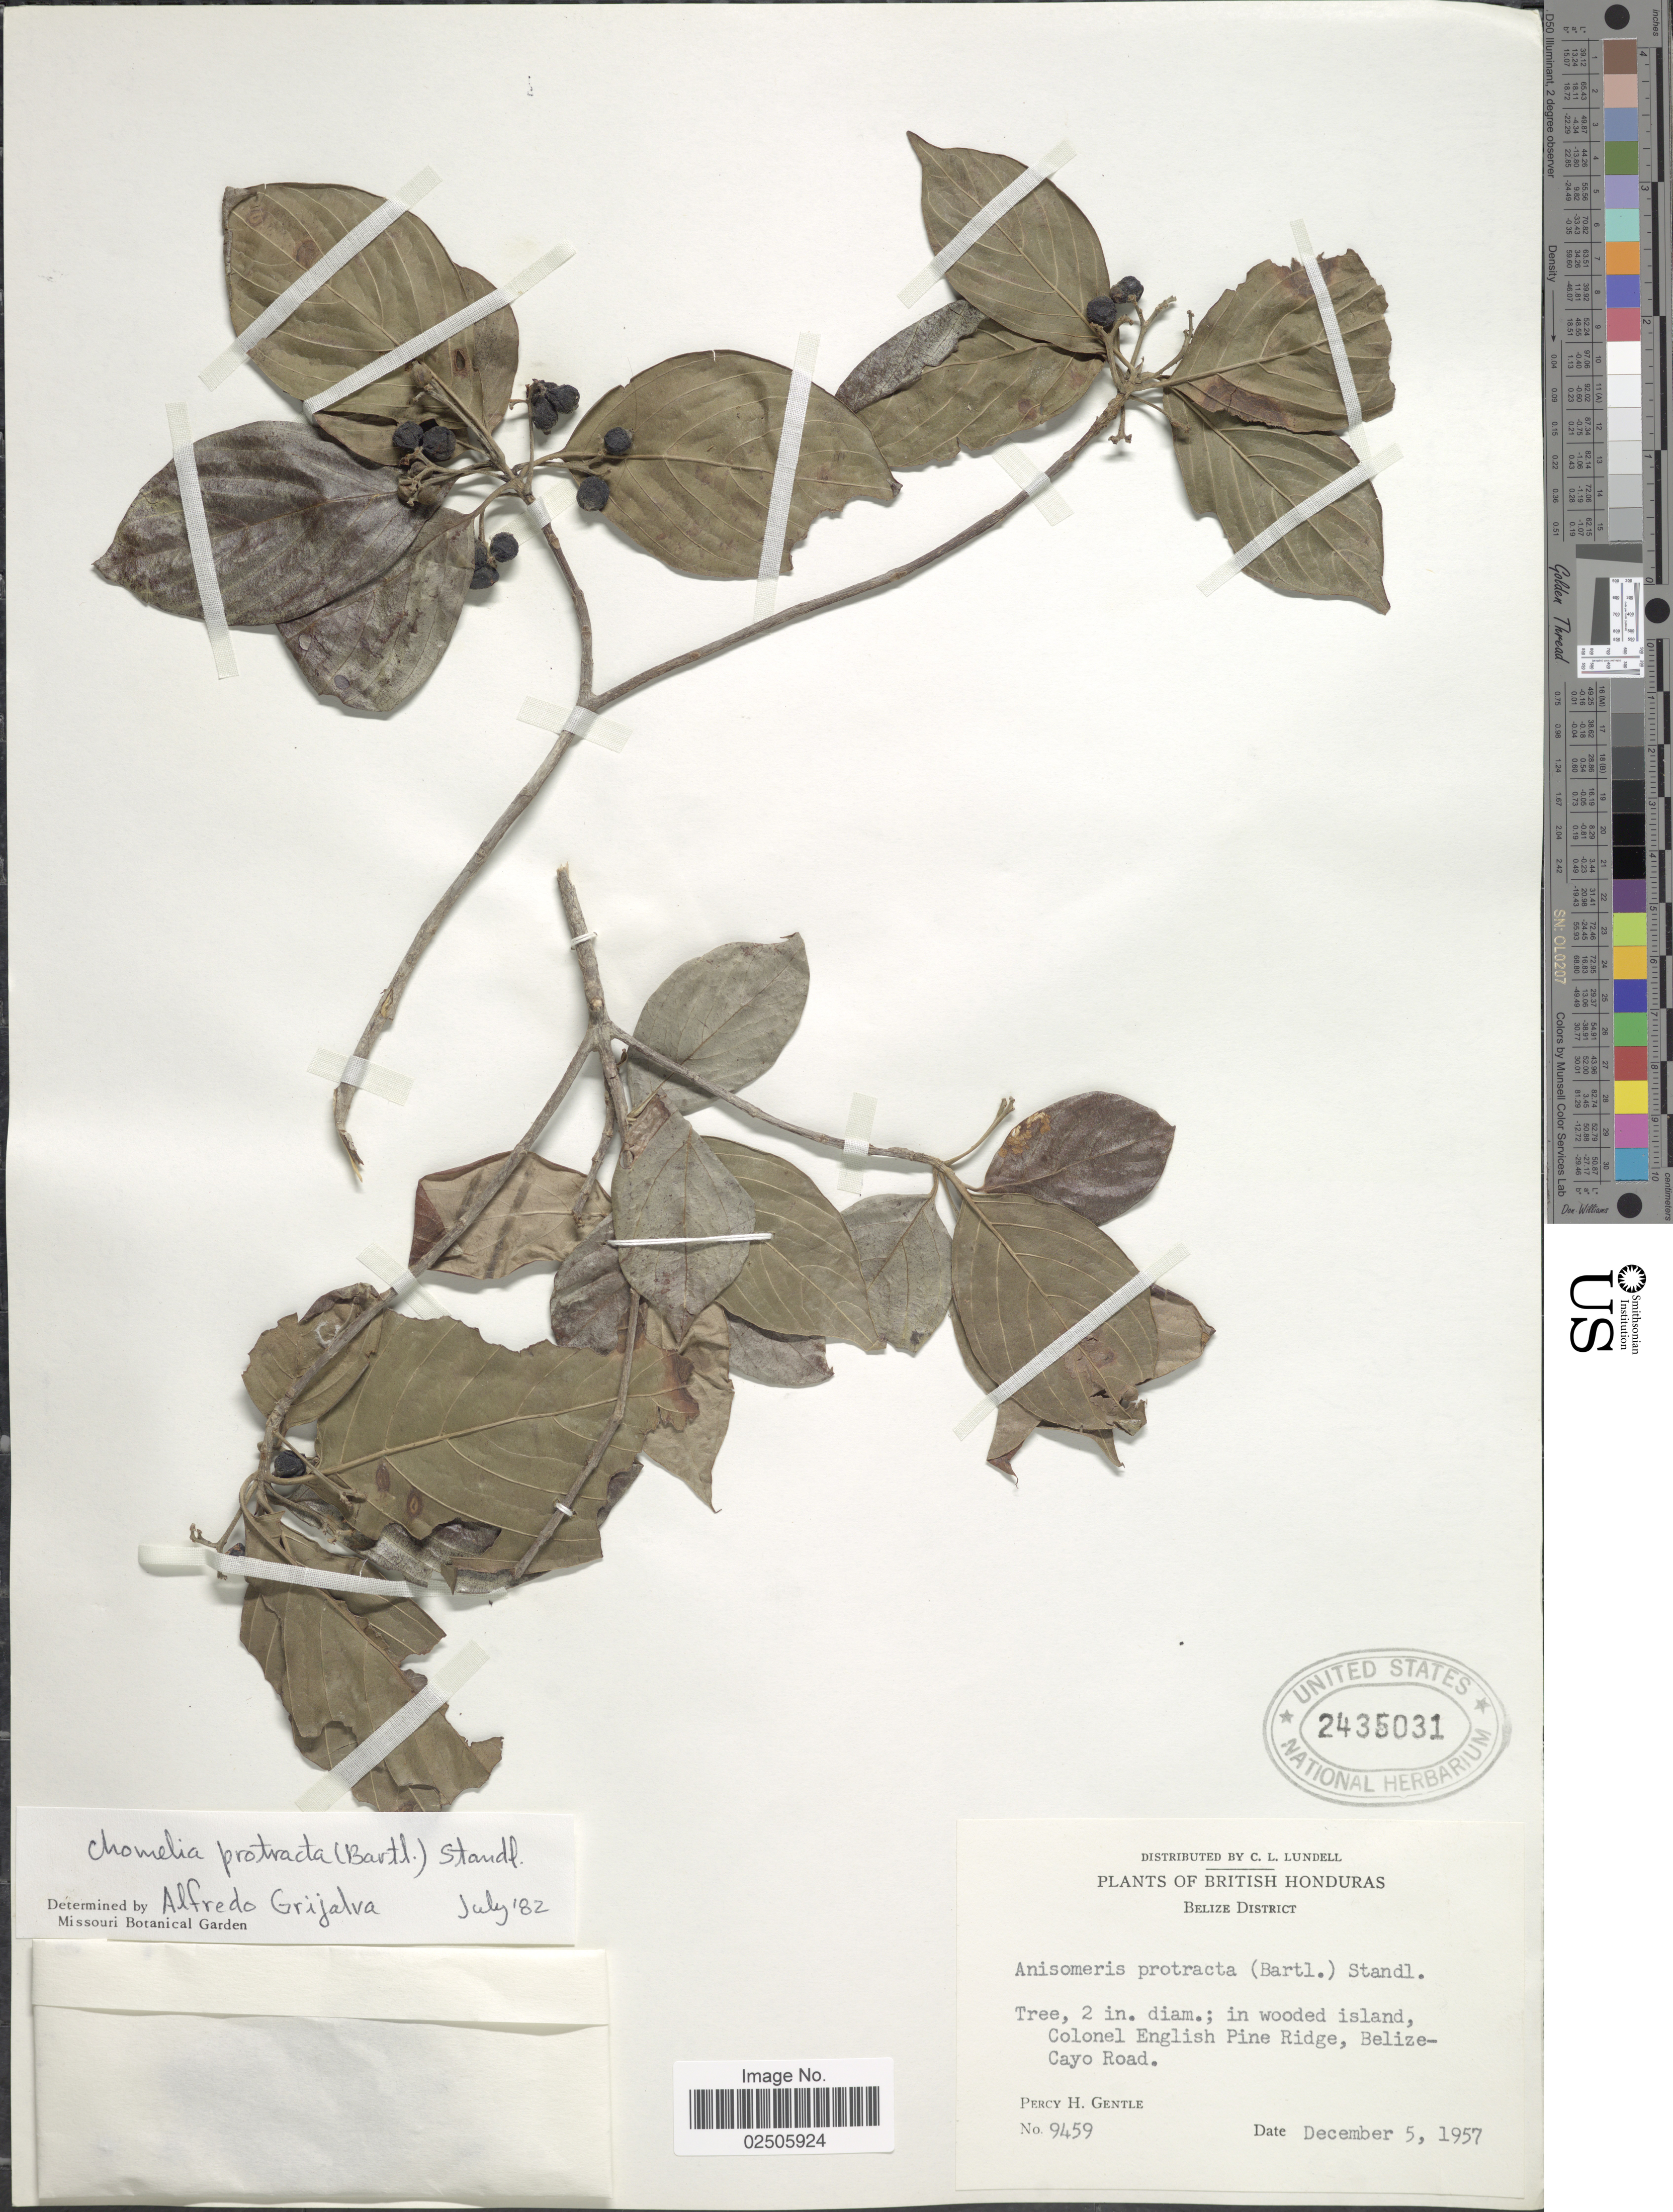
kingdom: Plantae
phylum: Tracheophyta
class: Magnoliopsida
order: Gentianales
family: Rubiaceae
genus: Chomelia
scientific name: Chomelia protracta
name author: (Bartl. ex DC.) Standl.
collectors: P. H. Gentle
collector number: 9459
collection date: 1957-12-05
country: Belize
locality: British Honduras, Belize District, in wooded island, Colonel English Pine Ridge, Belize Cayo Road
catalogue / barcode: US 2435031